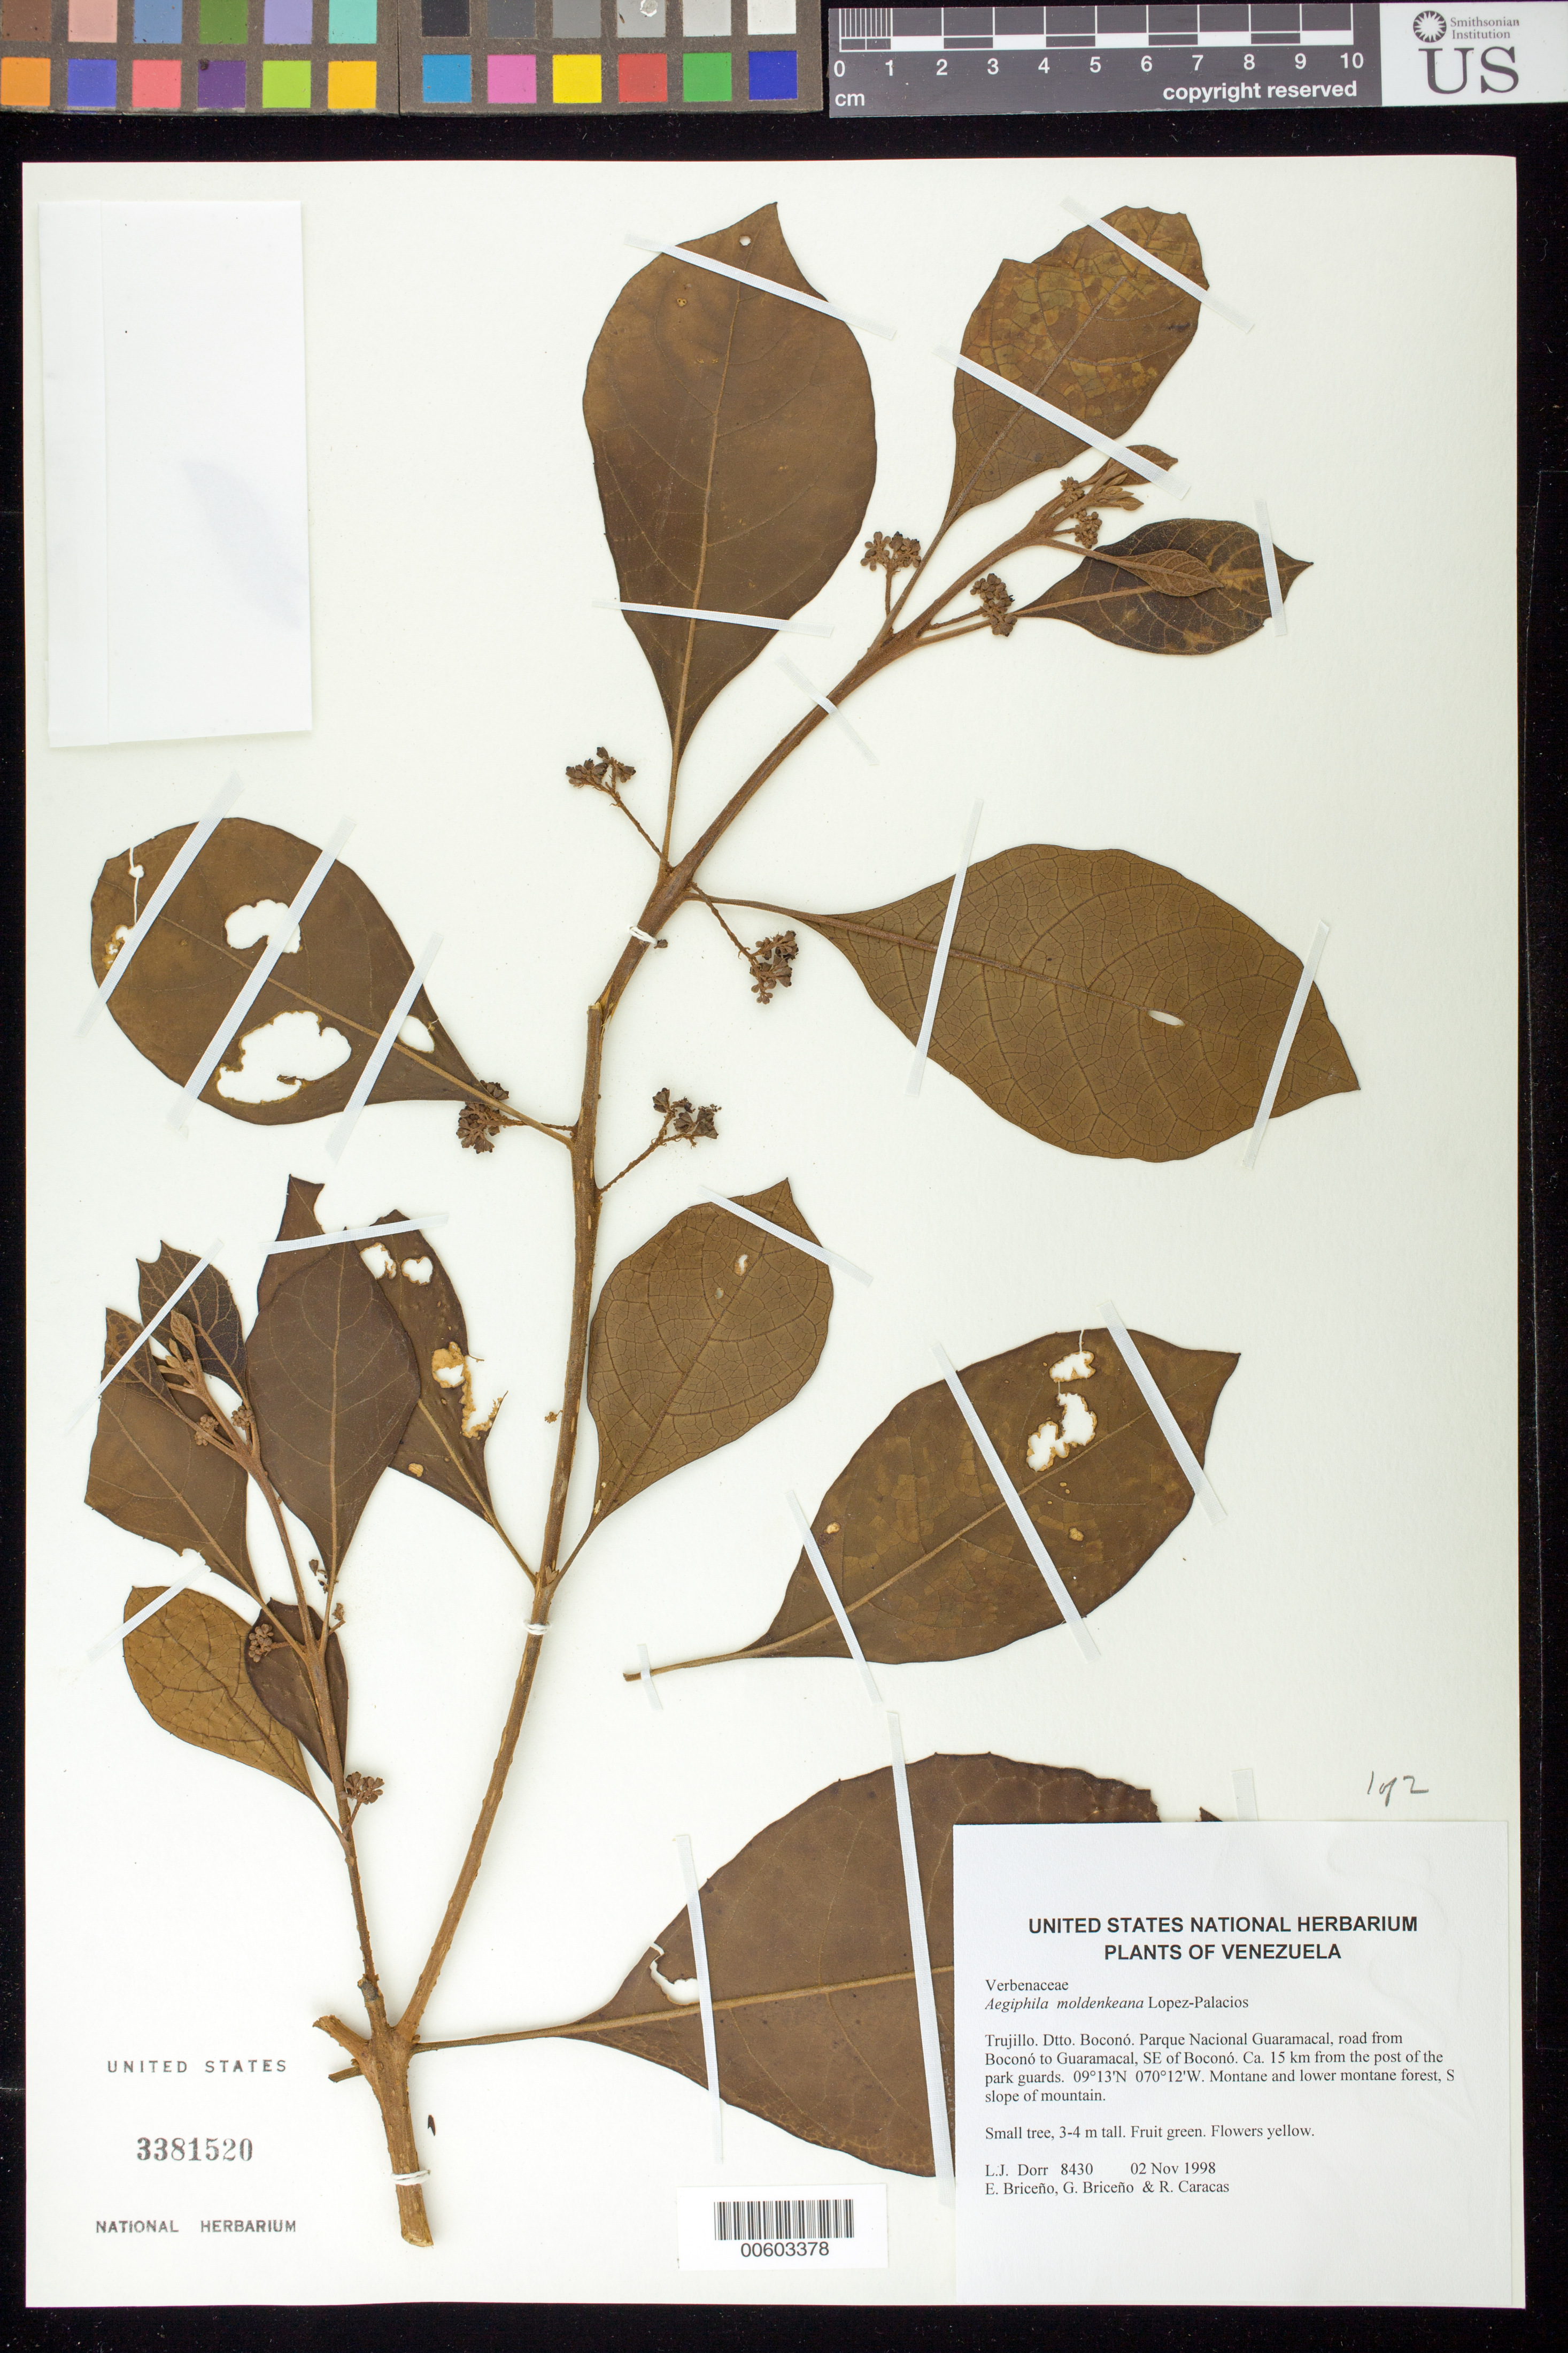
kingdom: Plantae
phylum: Tracheophyta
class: Magnoliopsida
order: Lamiales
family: Lamiaceae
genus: Aegiphila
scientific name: Aegiphila moldenkeana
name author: López-Pal.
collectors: L. J. Dorr, E. Briceño, G. Briceño & R. Caracas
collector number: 8430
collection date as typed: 02 Nov 1998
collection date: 1998-11-02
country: Venezuela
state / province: Trujillo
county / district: Boconó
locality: Parque Nacional Guaramacal, road from Boconó to Guaramacal, SE of Boconó, ca. 15 km from the post of the park guards.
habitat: Montane and lower montane forest, S slope of mountain.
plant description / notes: MO, NY, PORT, US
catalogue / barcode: US 3381520